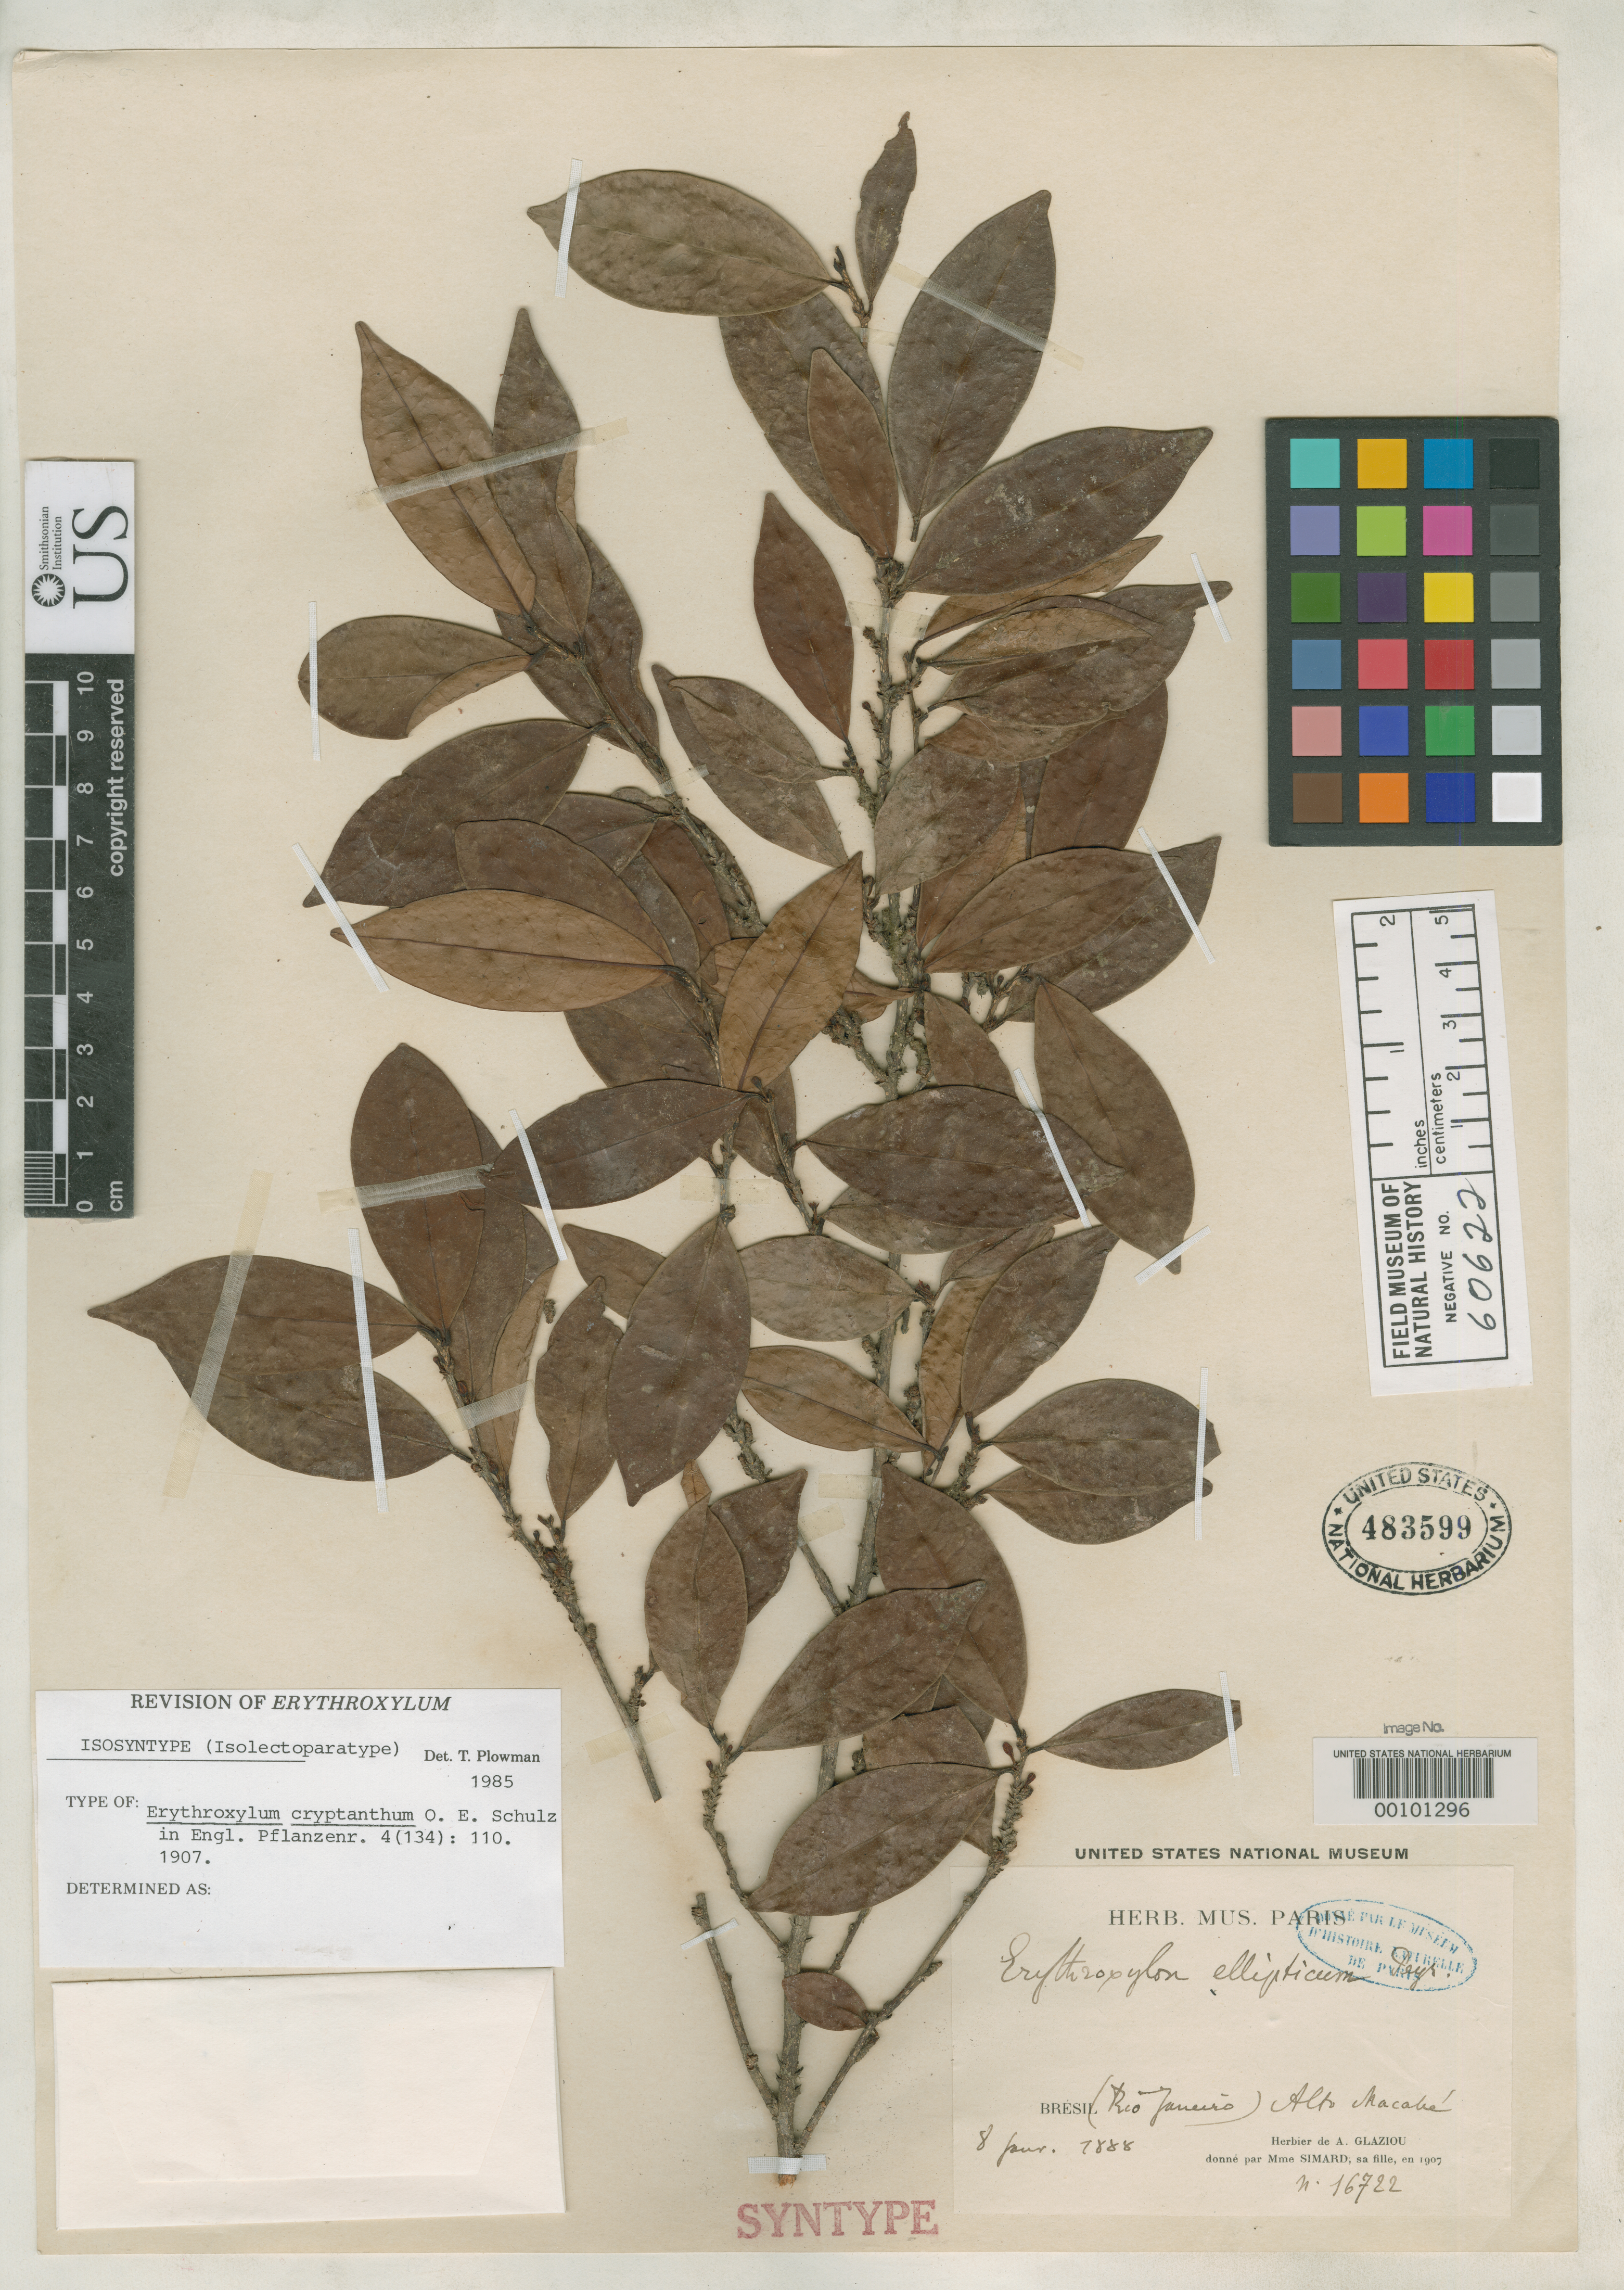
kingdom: Plantae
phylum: Tracheophyta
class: Magnoliopsida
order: Malpighiales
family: Erythroxylaceae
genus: Erythroxylum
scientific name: Erythroxylum cryptanthum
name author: O.E. Schulz in Engl.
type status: Isosyntype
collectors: ex herb. Glaziou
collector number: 16722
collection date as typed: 08 Jan 1888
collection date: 1888-01-08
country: Brazil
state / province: Rio de Janeiro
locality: Alto Macabe.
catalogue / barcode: US 483599